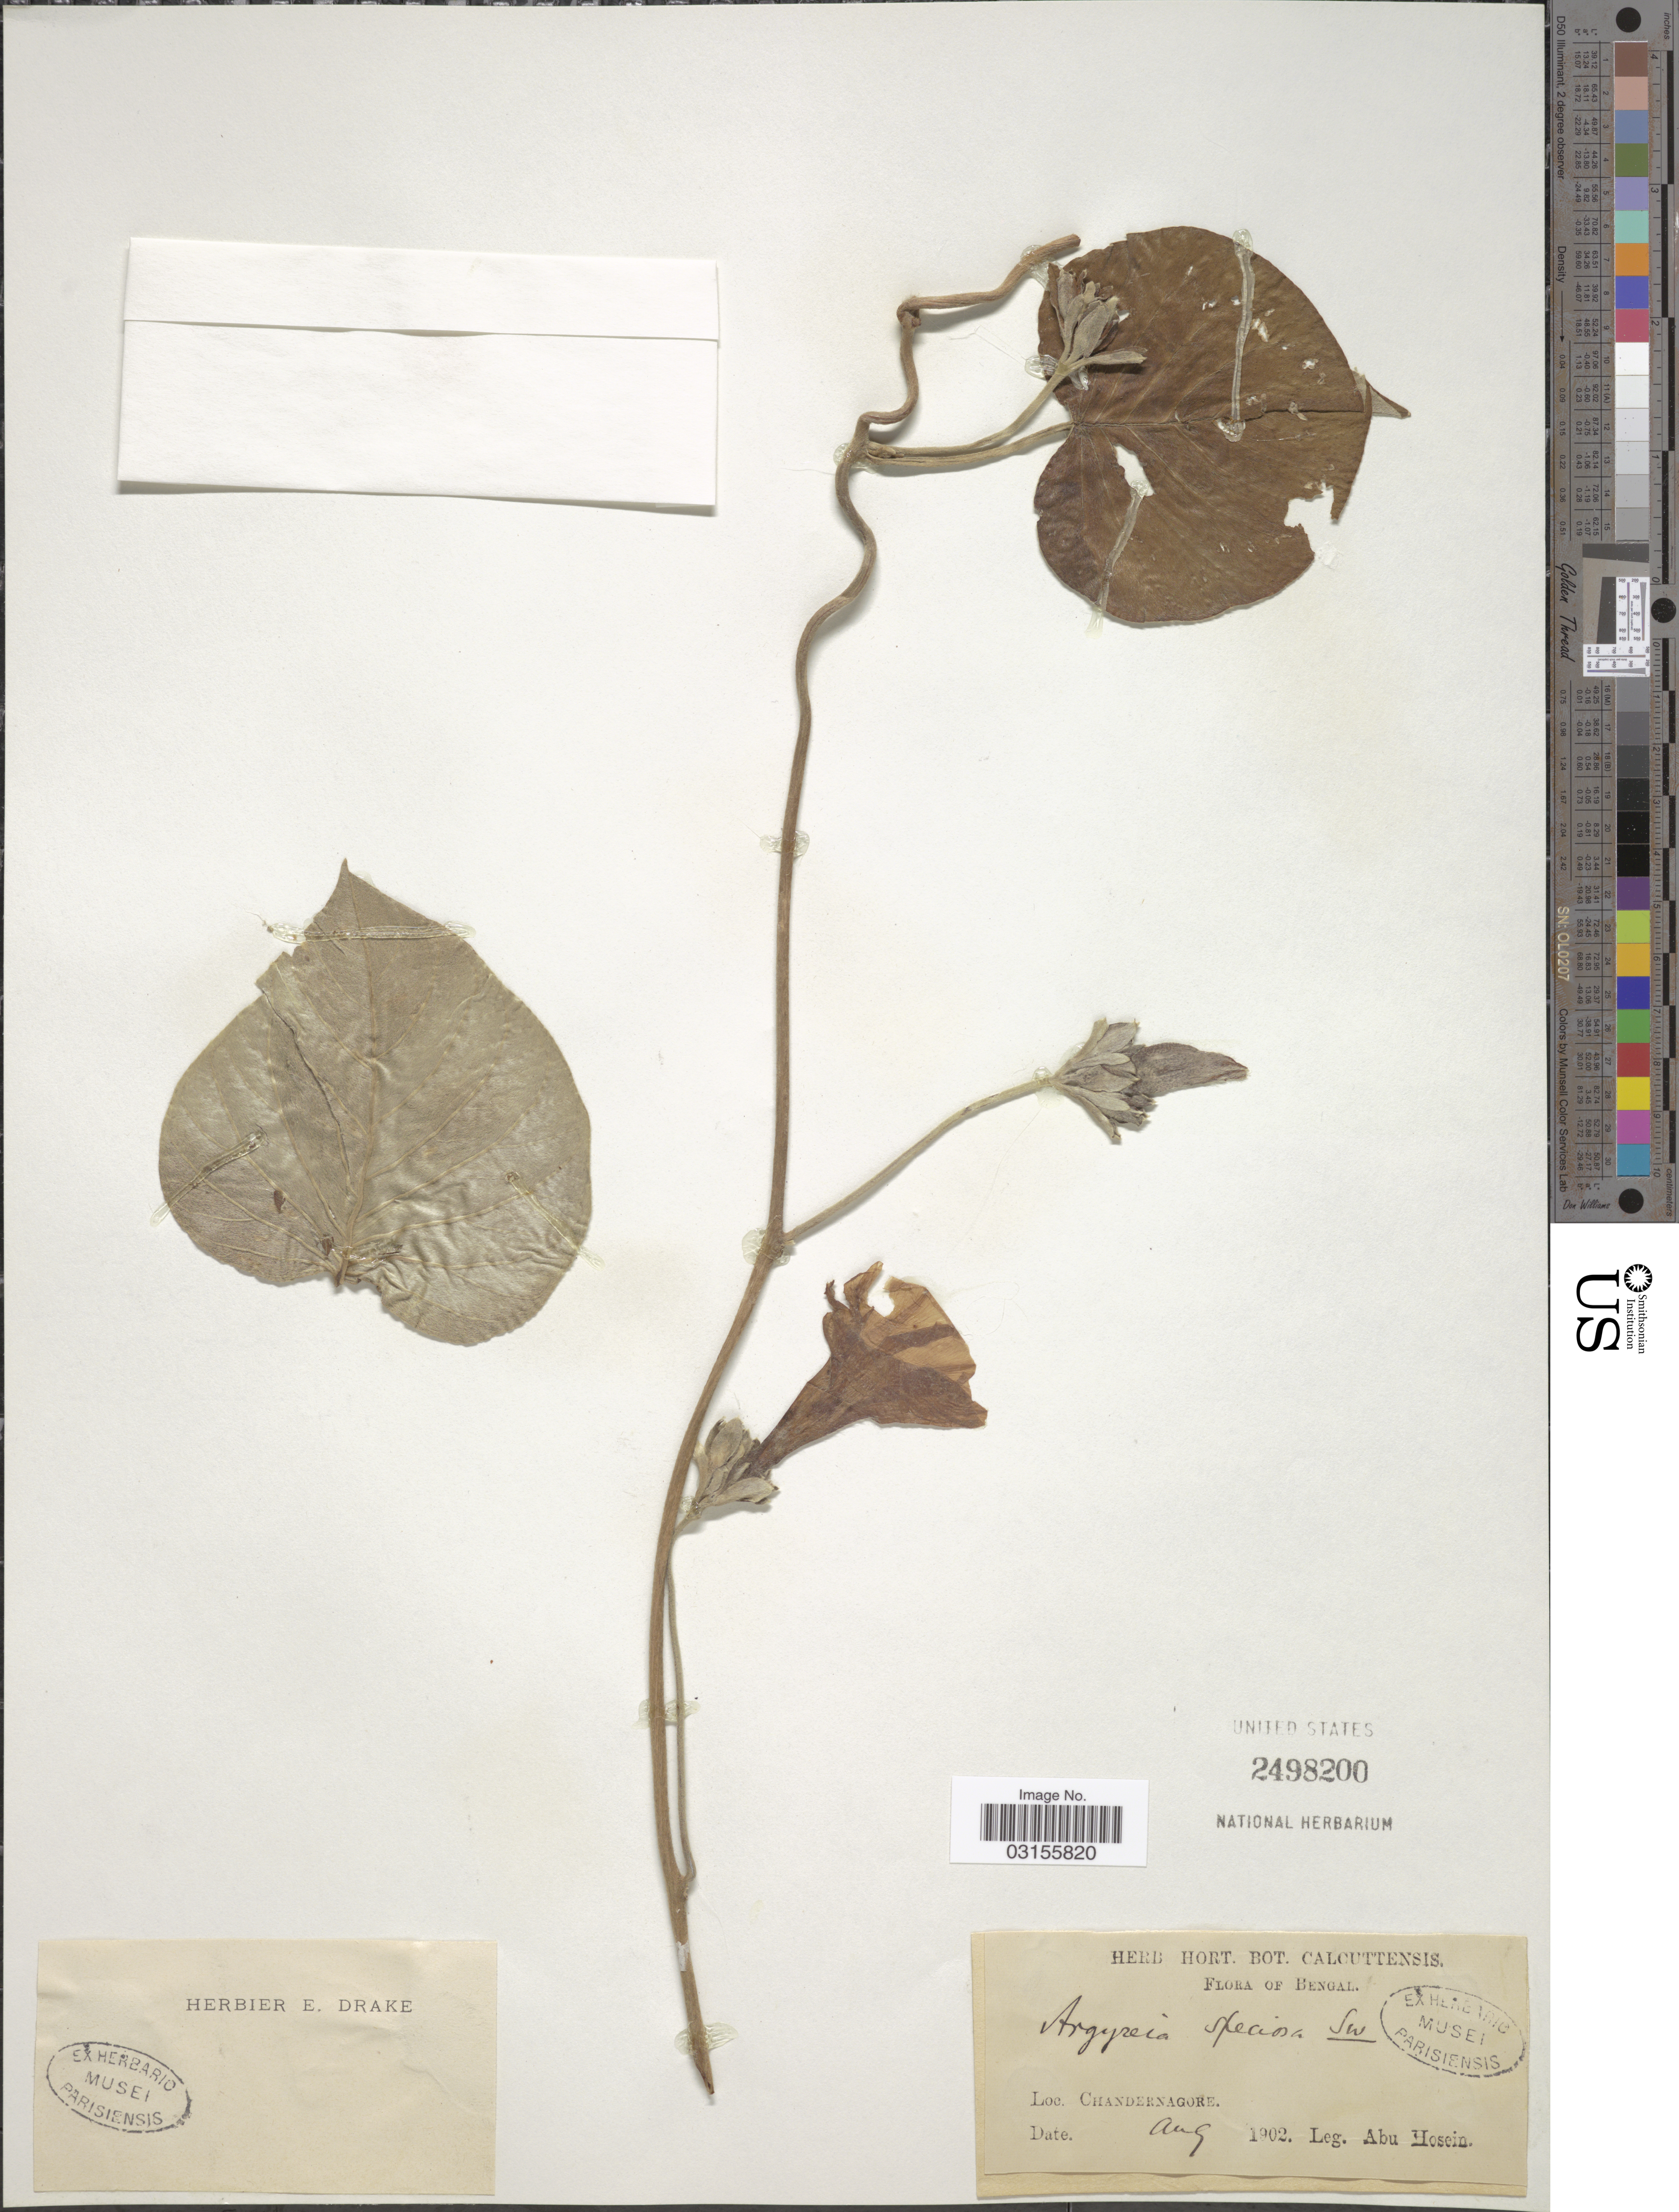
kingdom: Plantae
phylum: Tracheophyta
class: Magnoliopsida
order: Solanales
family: Convolvulaceae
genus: Argyreia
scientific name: Argyreia speciosa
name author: (L. f.) Sweet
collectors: A. Hosein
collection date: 1902-08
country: India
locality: Bengal. Chandernagore.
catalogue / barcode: US 2498200